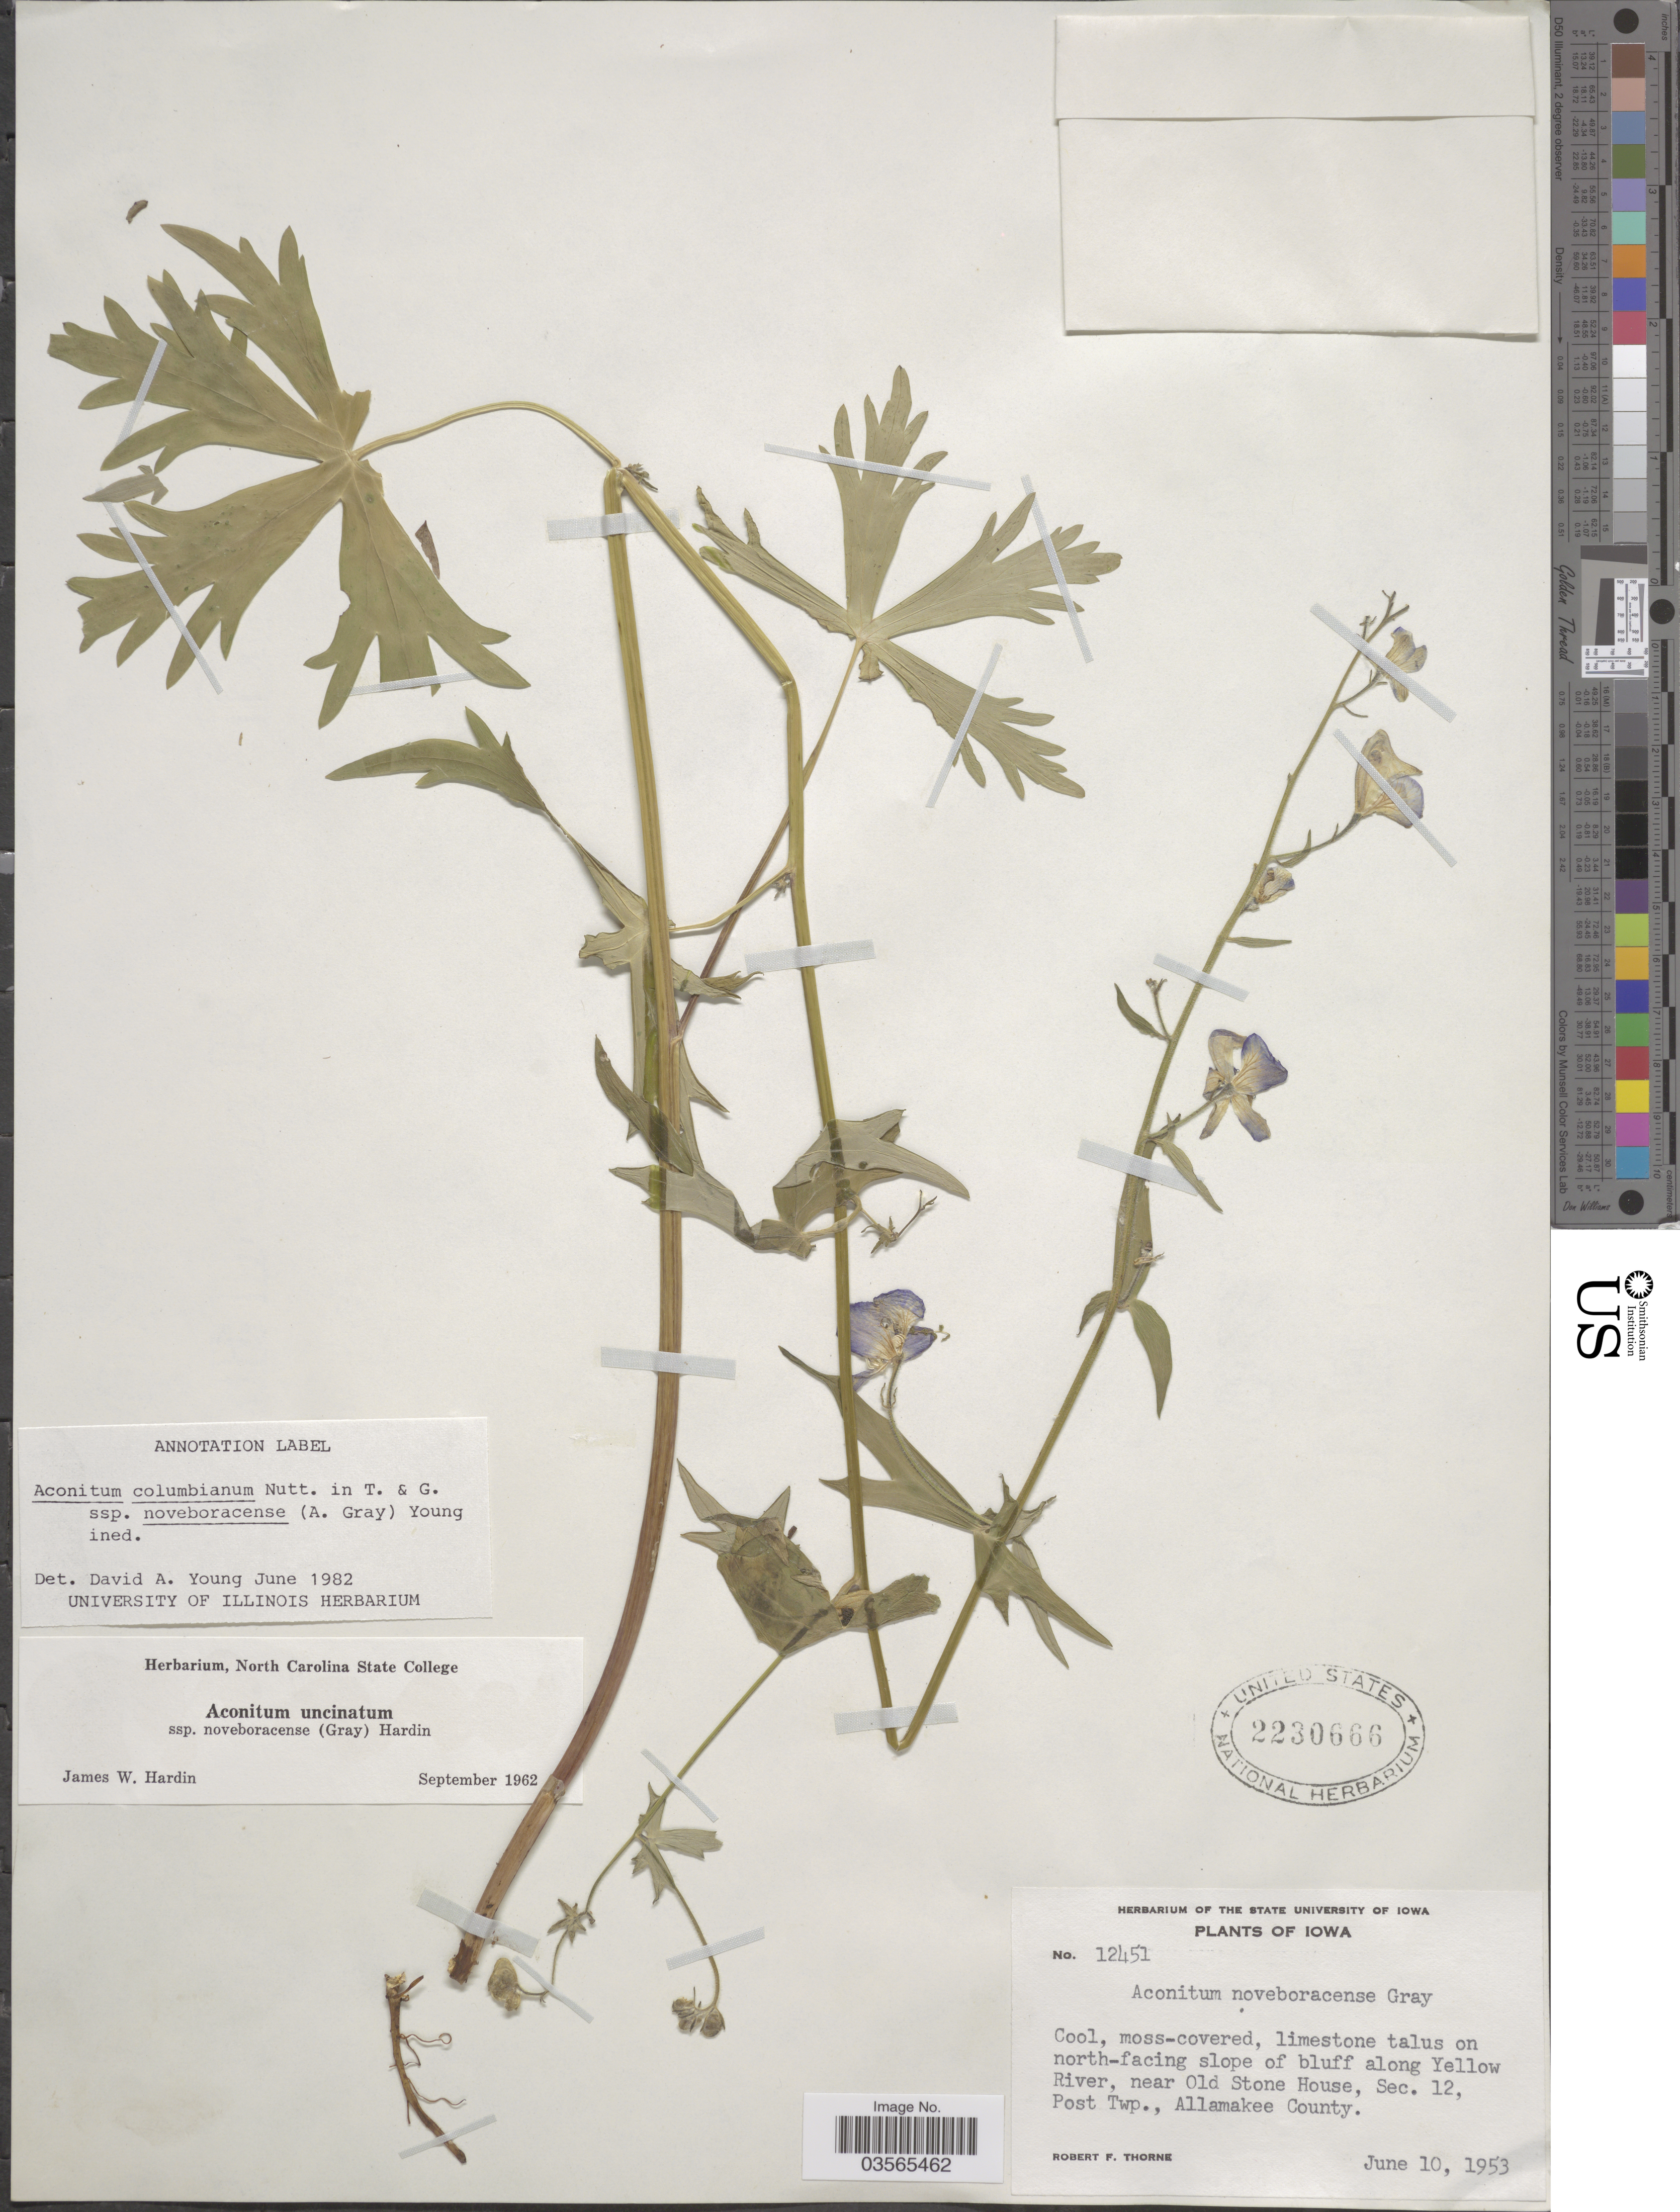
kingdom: Plantae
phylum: Tracheophyta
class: Magnoliopsida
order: Ranunculales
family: Ranunculaceae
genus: Aconitum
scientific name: Aconitum columbianum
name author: Nutt.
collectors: R. F. Thorne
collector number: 12451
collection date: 1953-06-10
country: United States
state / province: Iowa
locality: North-facing slope of bluff along Yellow River, near Old Stone House, Sec. 12, Post Twp., Allamakee County.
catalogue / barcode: US 2230666